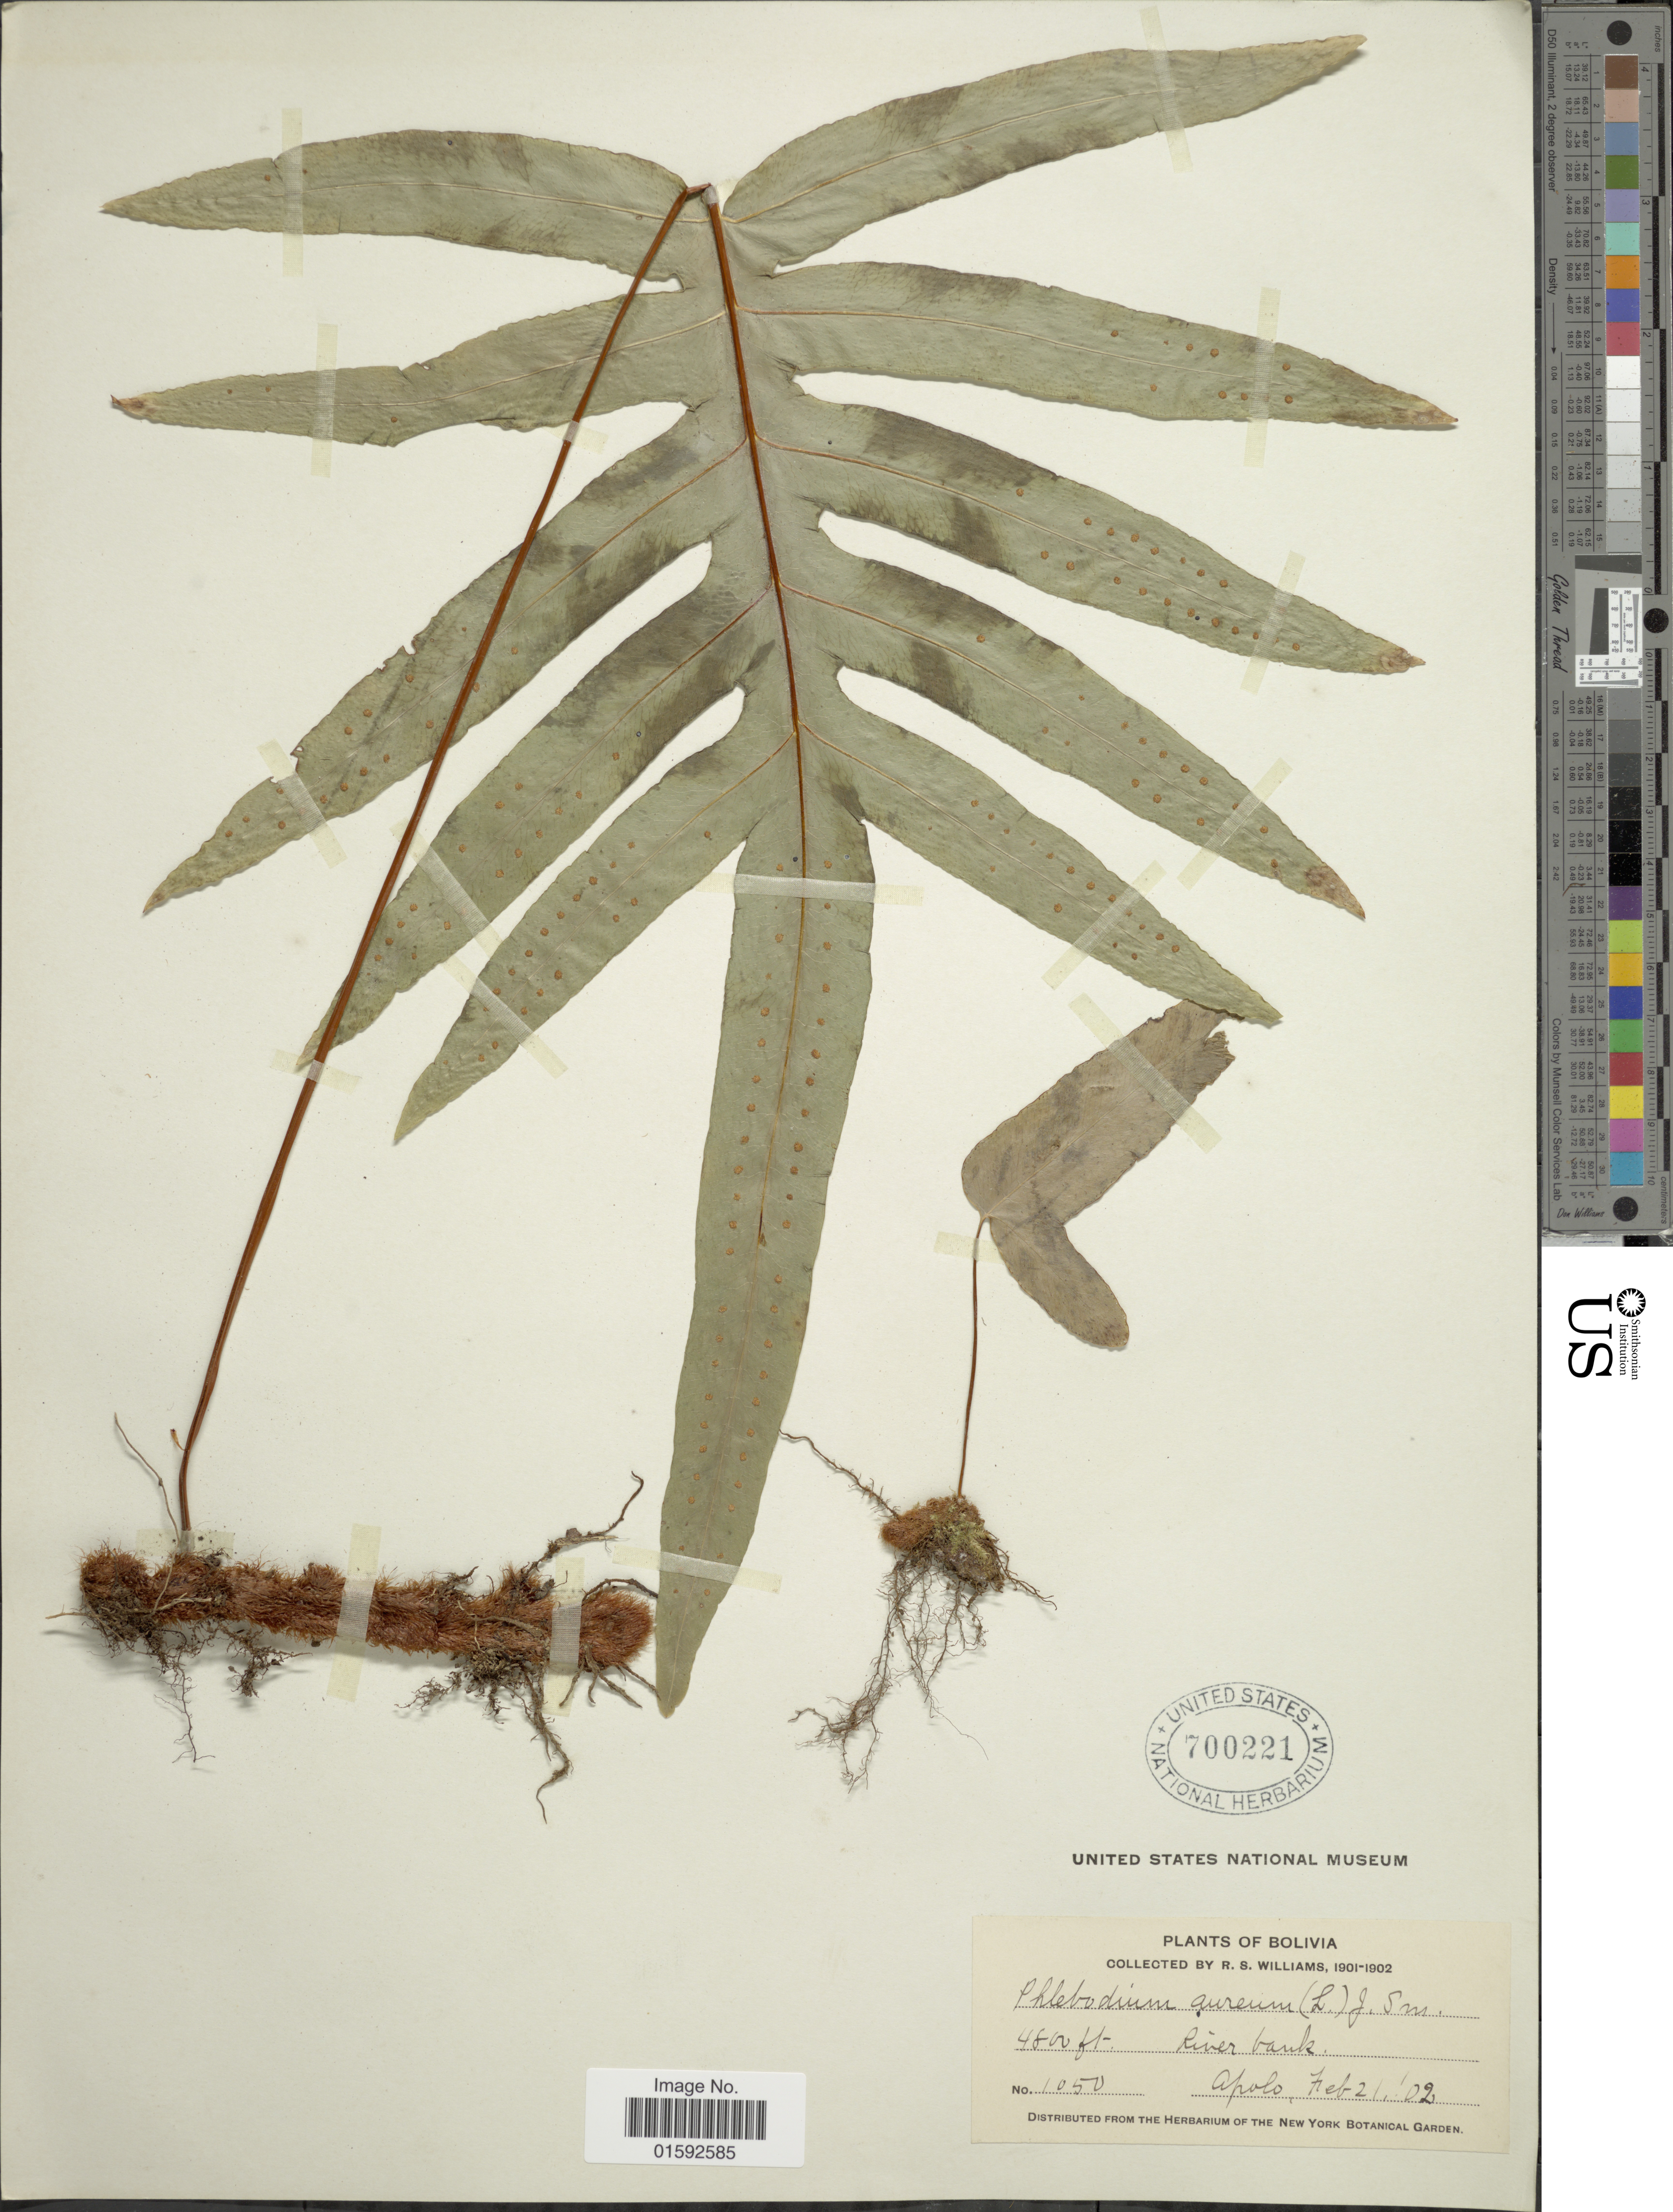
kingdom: Plantae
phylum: Tracheophyta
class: Polypodiopsida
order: Polypodiales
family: Polypodiaceae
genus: Phlebodium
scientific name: Phlebodium pseudoaureum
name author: (Cav.) Lellinger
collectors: R. S. Williams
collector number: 1050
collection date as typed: Feb. 21, 1902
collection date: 1902-02-21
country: Bolivia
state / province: La Paz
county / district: Franz Tamayo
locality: Apolo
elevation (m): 1463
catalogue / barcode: US 700221